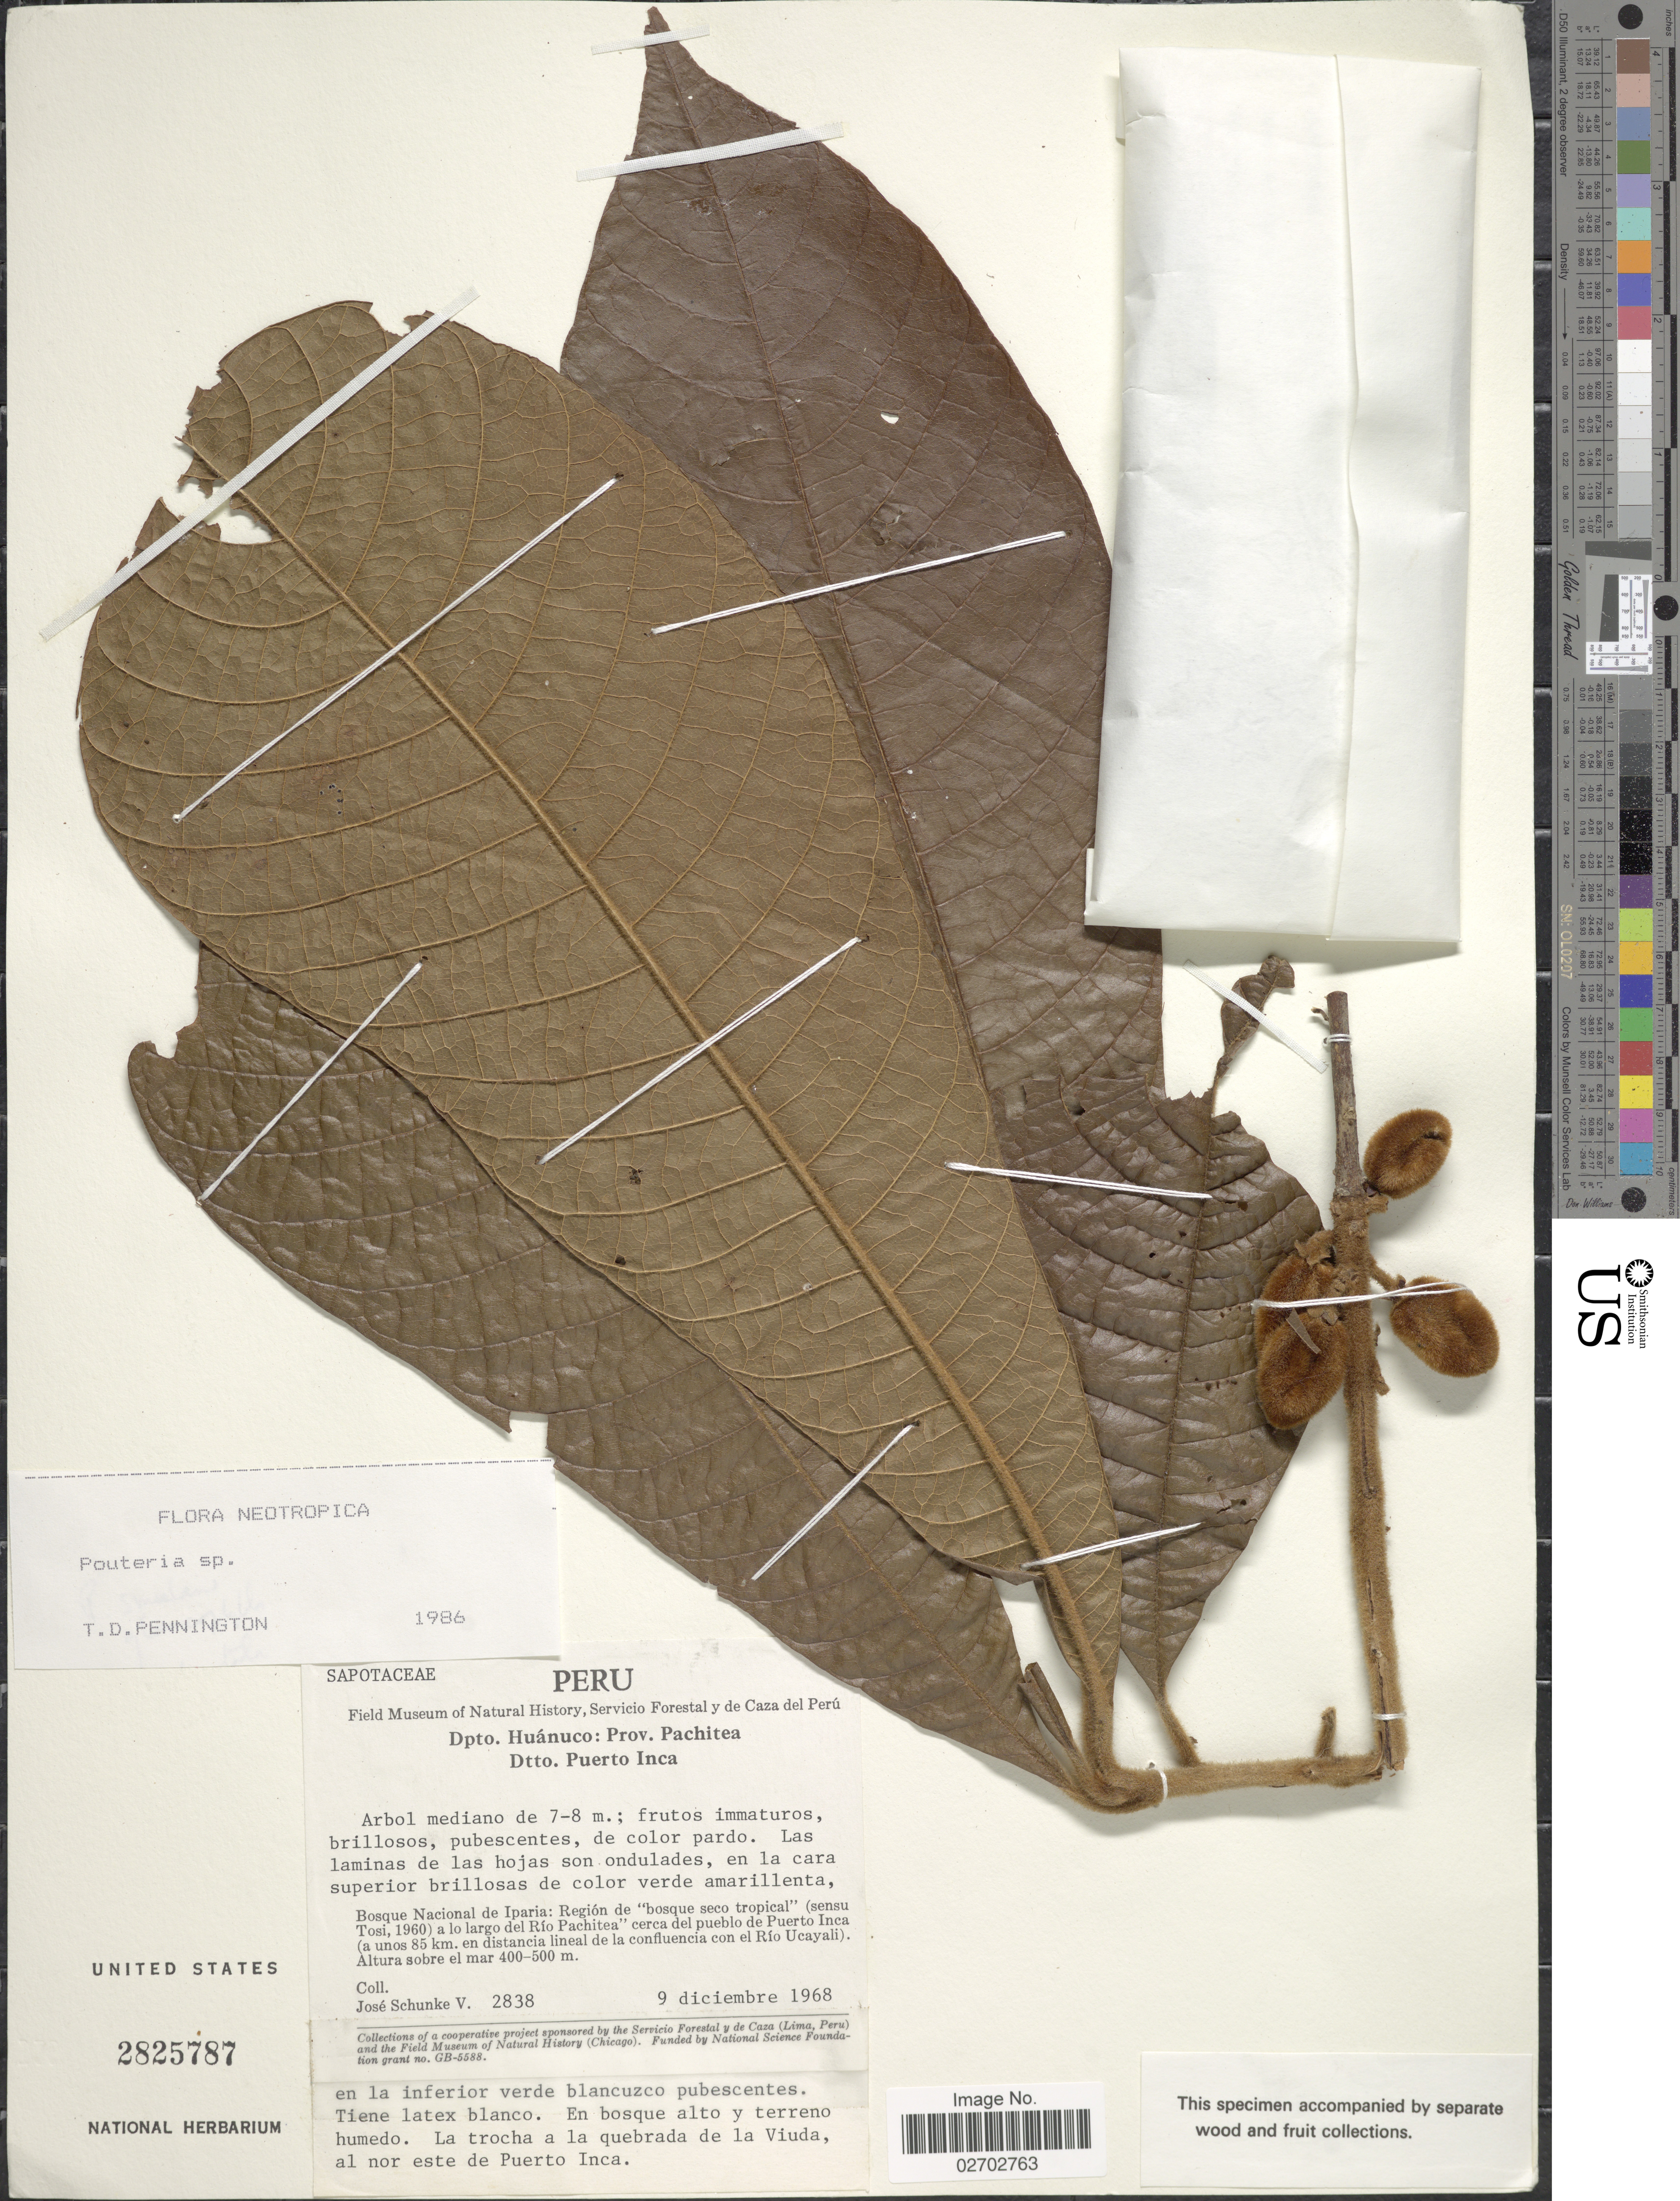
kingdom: Plantae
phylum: Tracheophyta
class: Magnoliopsida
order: Ericales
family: Sapotaceae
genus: Pouteria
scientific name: Pouteria sp.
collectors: J. Schunke Vigo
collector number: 2838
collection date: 1968-12-09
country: Peru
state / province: Huánuco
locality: Prov. Pachitea. Dtto. Puerto Inca. Bosque Nacional de Iparia: Región de "bosque seco tropical" (sensu Tosi, 1960) a lo largo del Rio Pachitea, cerca del Pueblo de Puerta Inca (a unos 85 Km. en distancia lineal de la confluencia con el Rio Ucayali). La trocha a la quebrada de la Viuda, al nor este de Puerto Inca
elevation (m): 400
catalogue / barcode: US 2825787